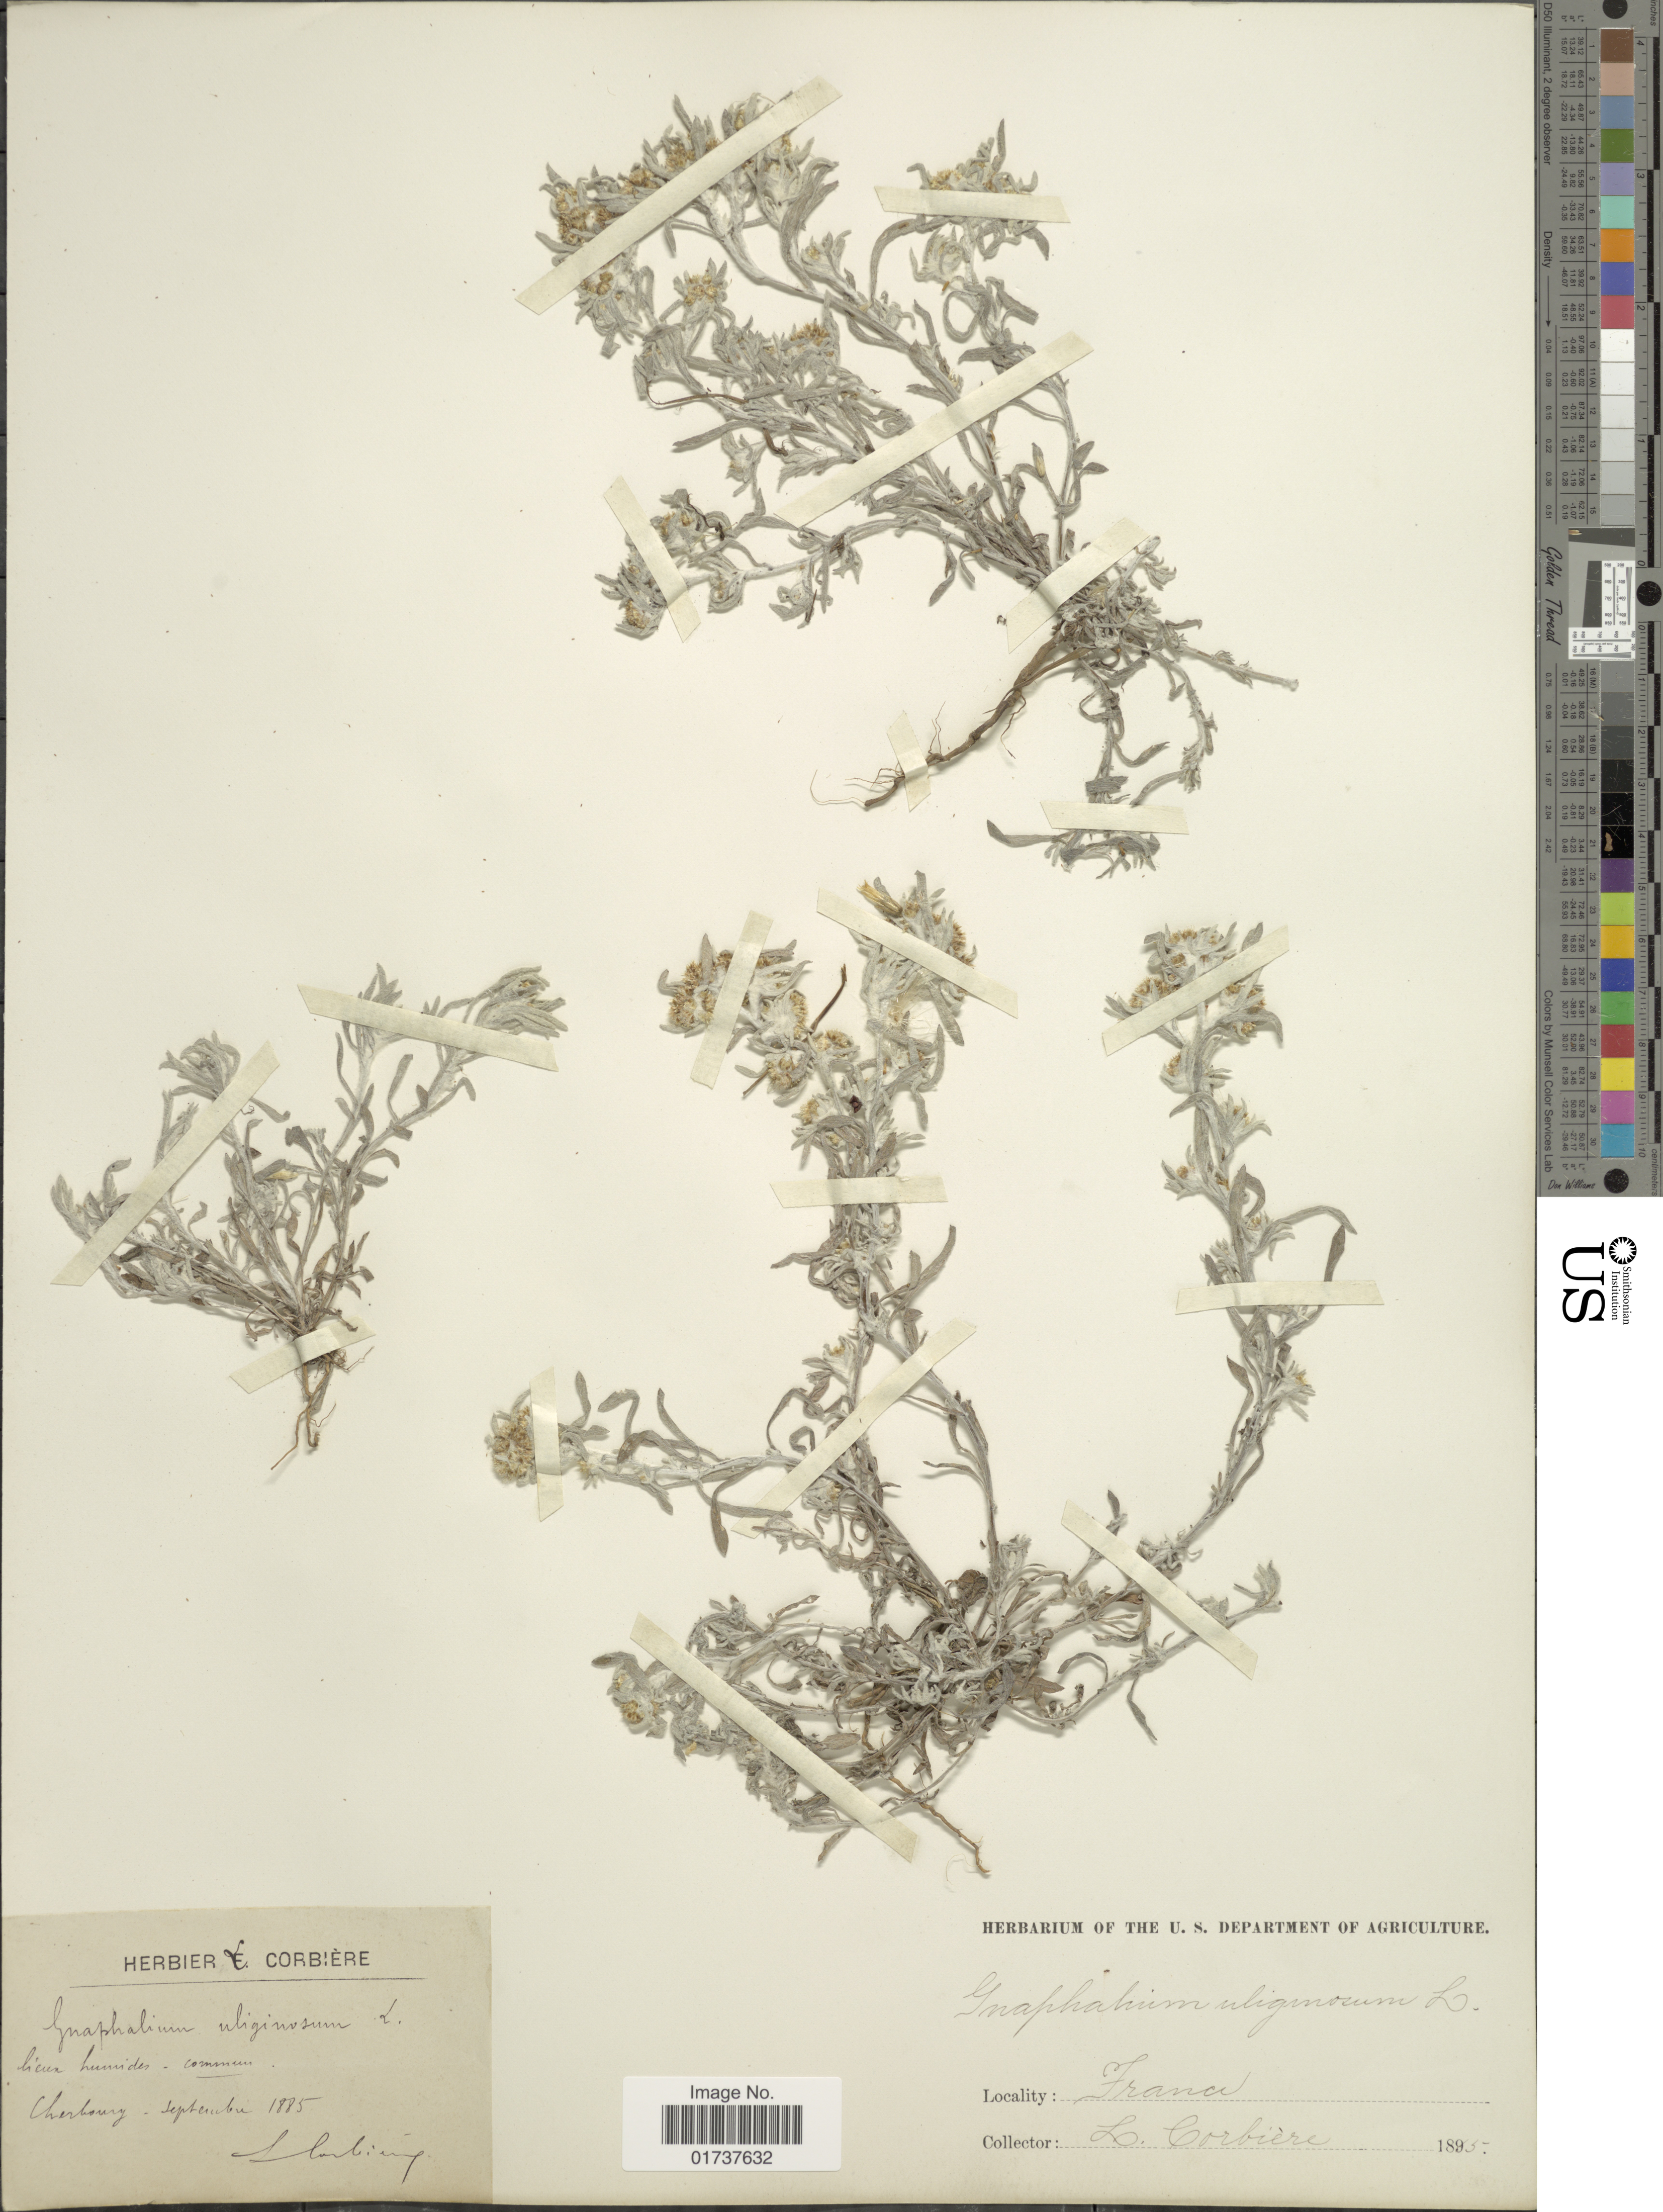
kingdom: Plantae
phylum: Tracheophyta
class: Magnoliopsida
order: Asterales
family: Asteraceae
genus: Gnaphalium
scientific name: Gnaphalium uliginosum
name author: L.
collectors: L. Corbière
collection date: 1885-09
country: France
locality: Iherbourg [interpreted]